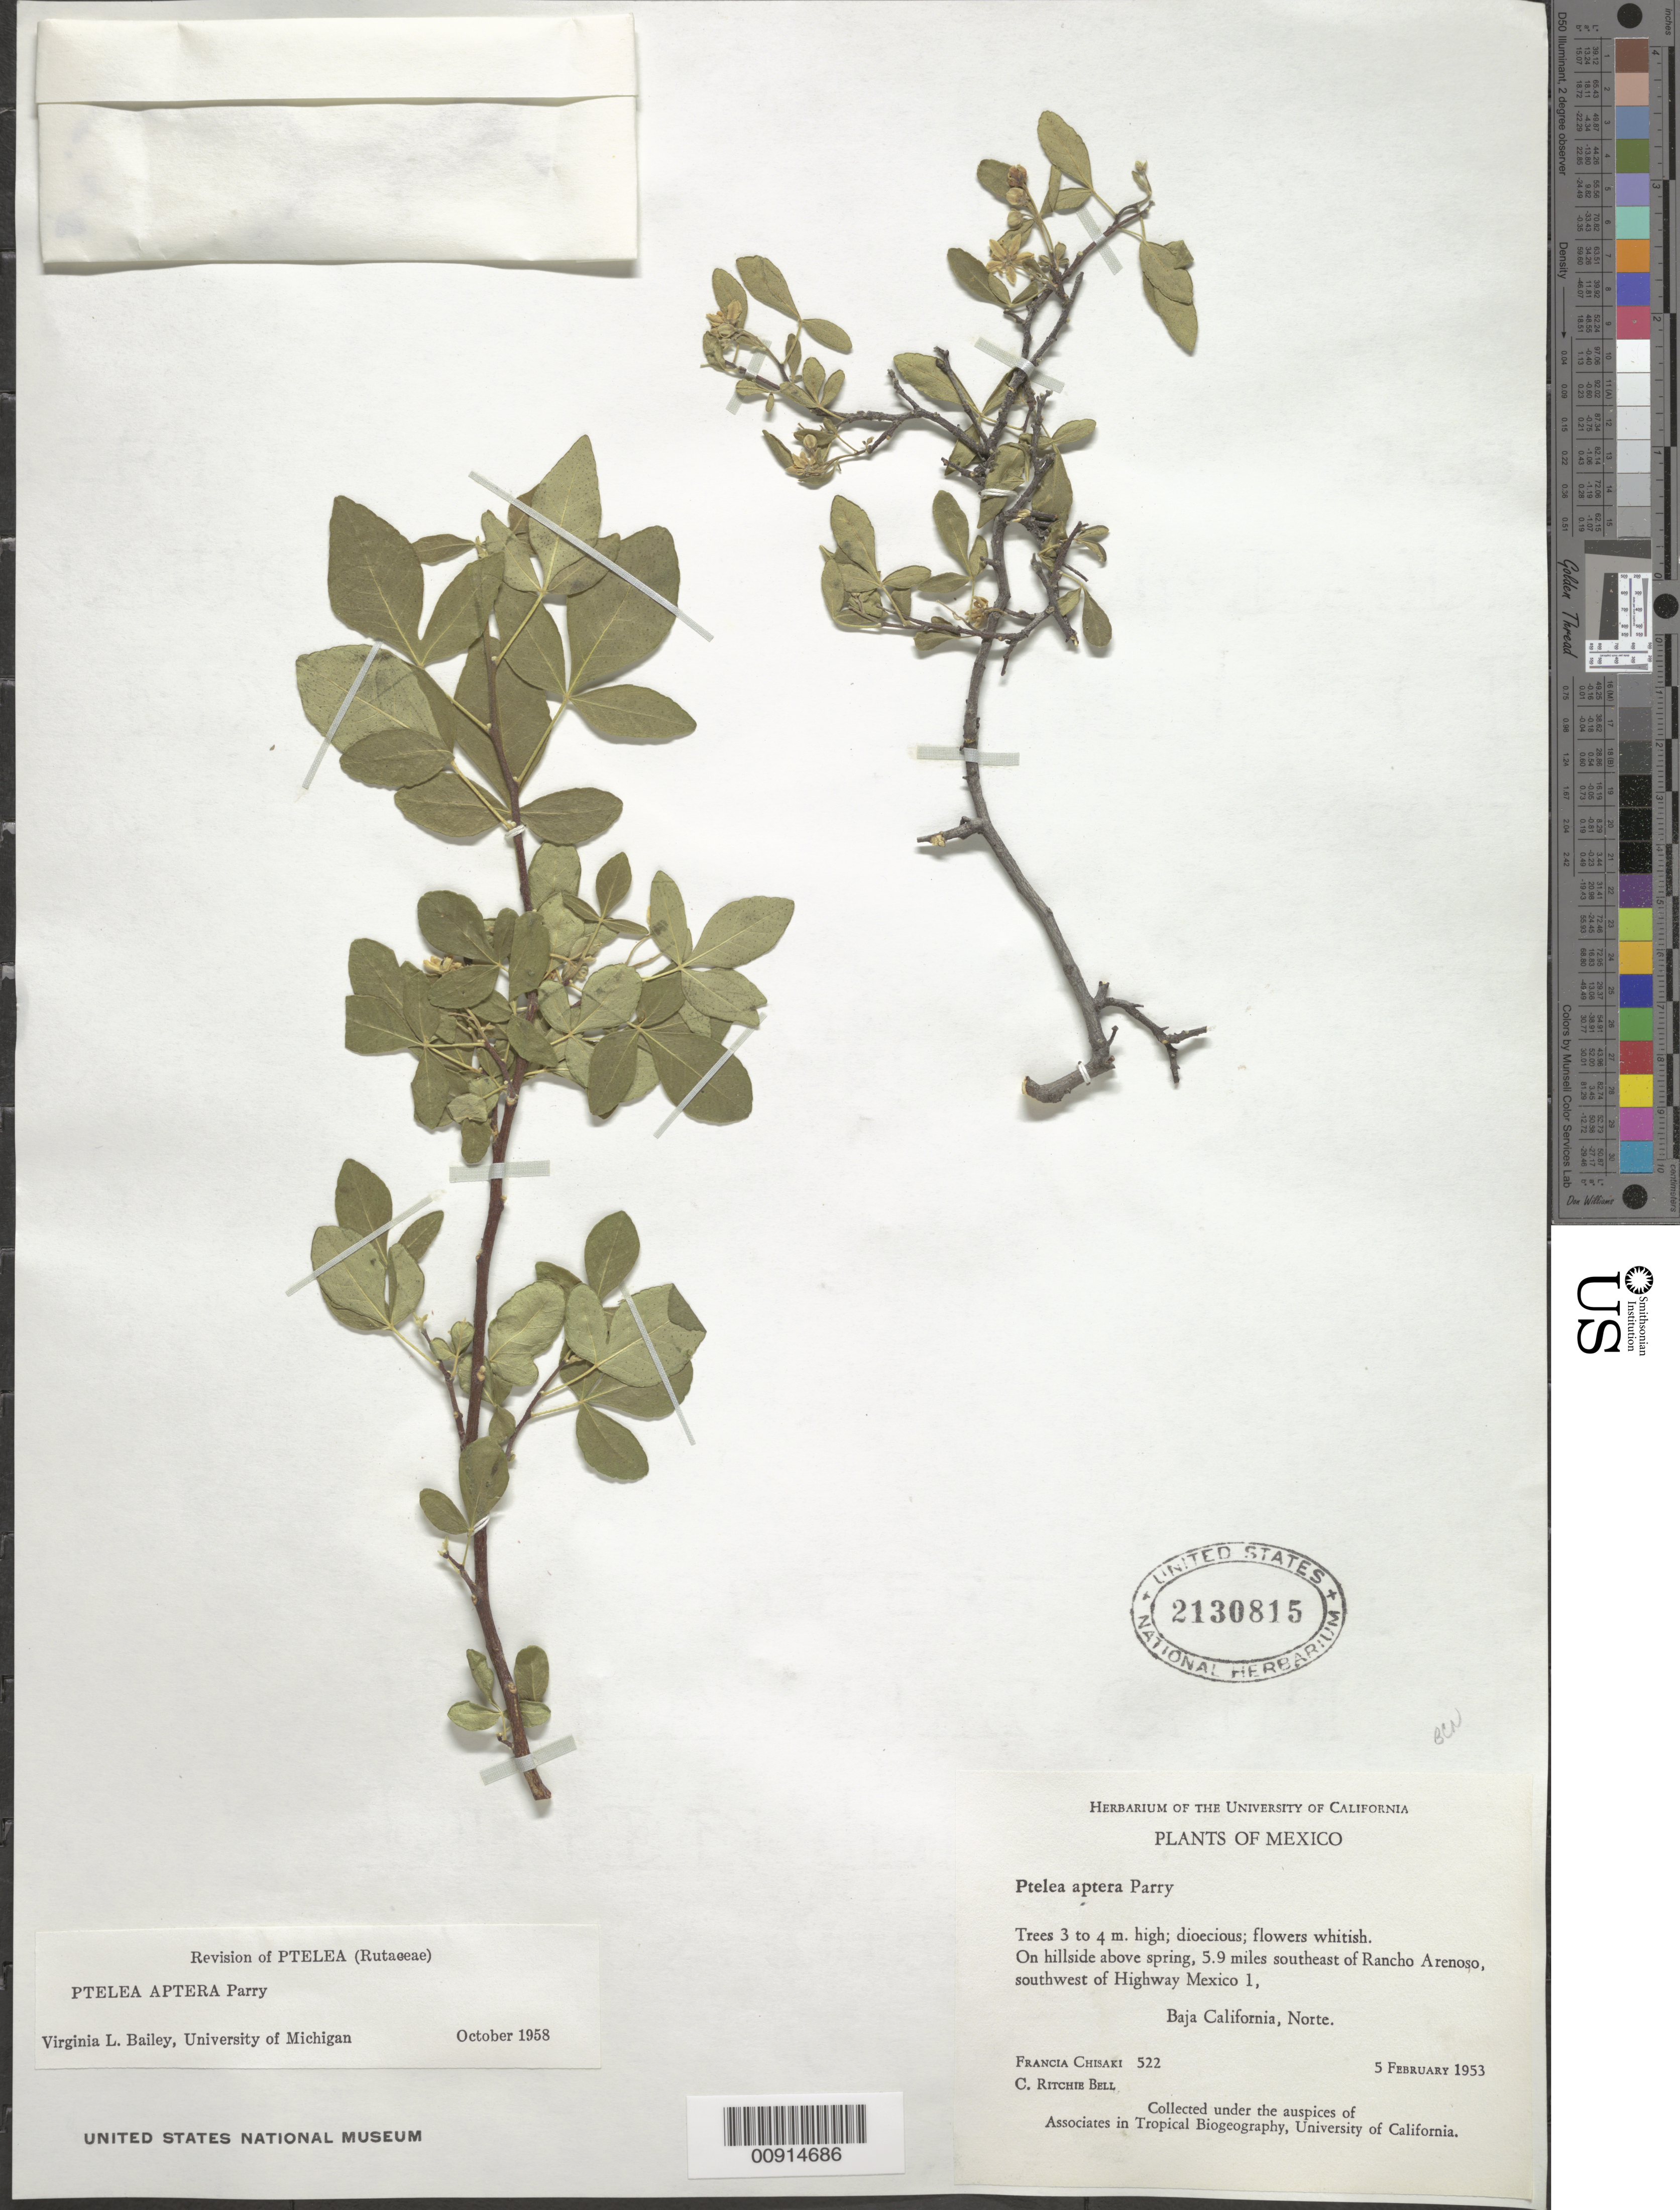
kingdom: Plantae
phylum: Tracheophyta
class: Magnoliopsida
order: Sapindales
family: Rutaceae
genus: Ptelea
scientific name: Ptelea aptera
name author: Parry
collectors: F. Chisaki & C. R. Bell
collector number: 522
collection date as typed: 05 Feb 1953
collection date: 1953-02-05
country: Mexico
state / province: Baja California Norte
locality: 5.9 miles southeast of Rancho Arenoso, southwest of Highway Mexico 1, Baja California, Norte.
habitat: On hillside above spring.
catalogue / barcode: US 2130815